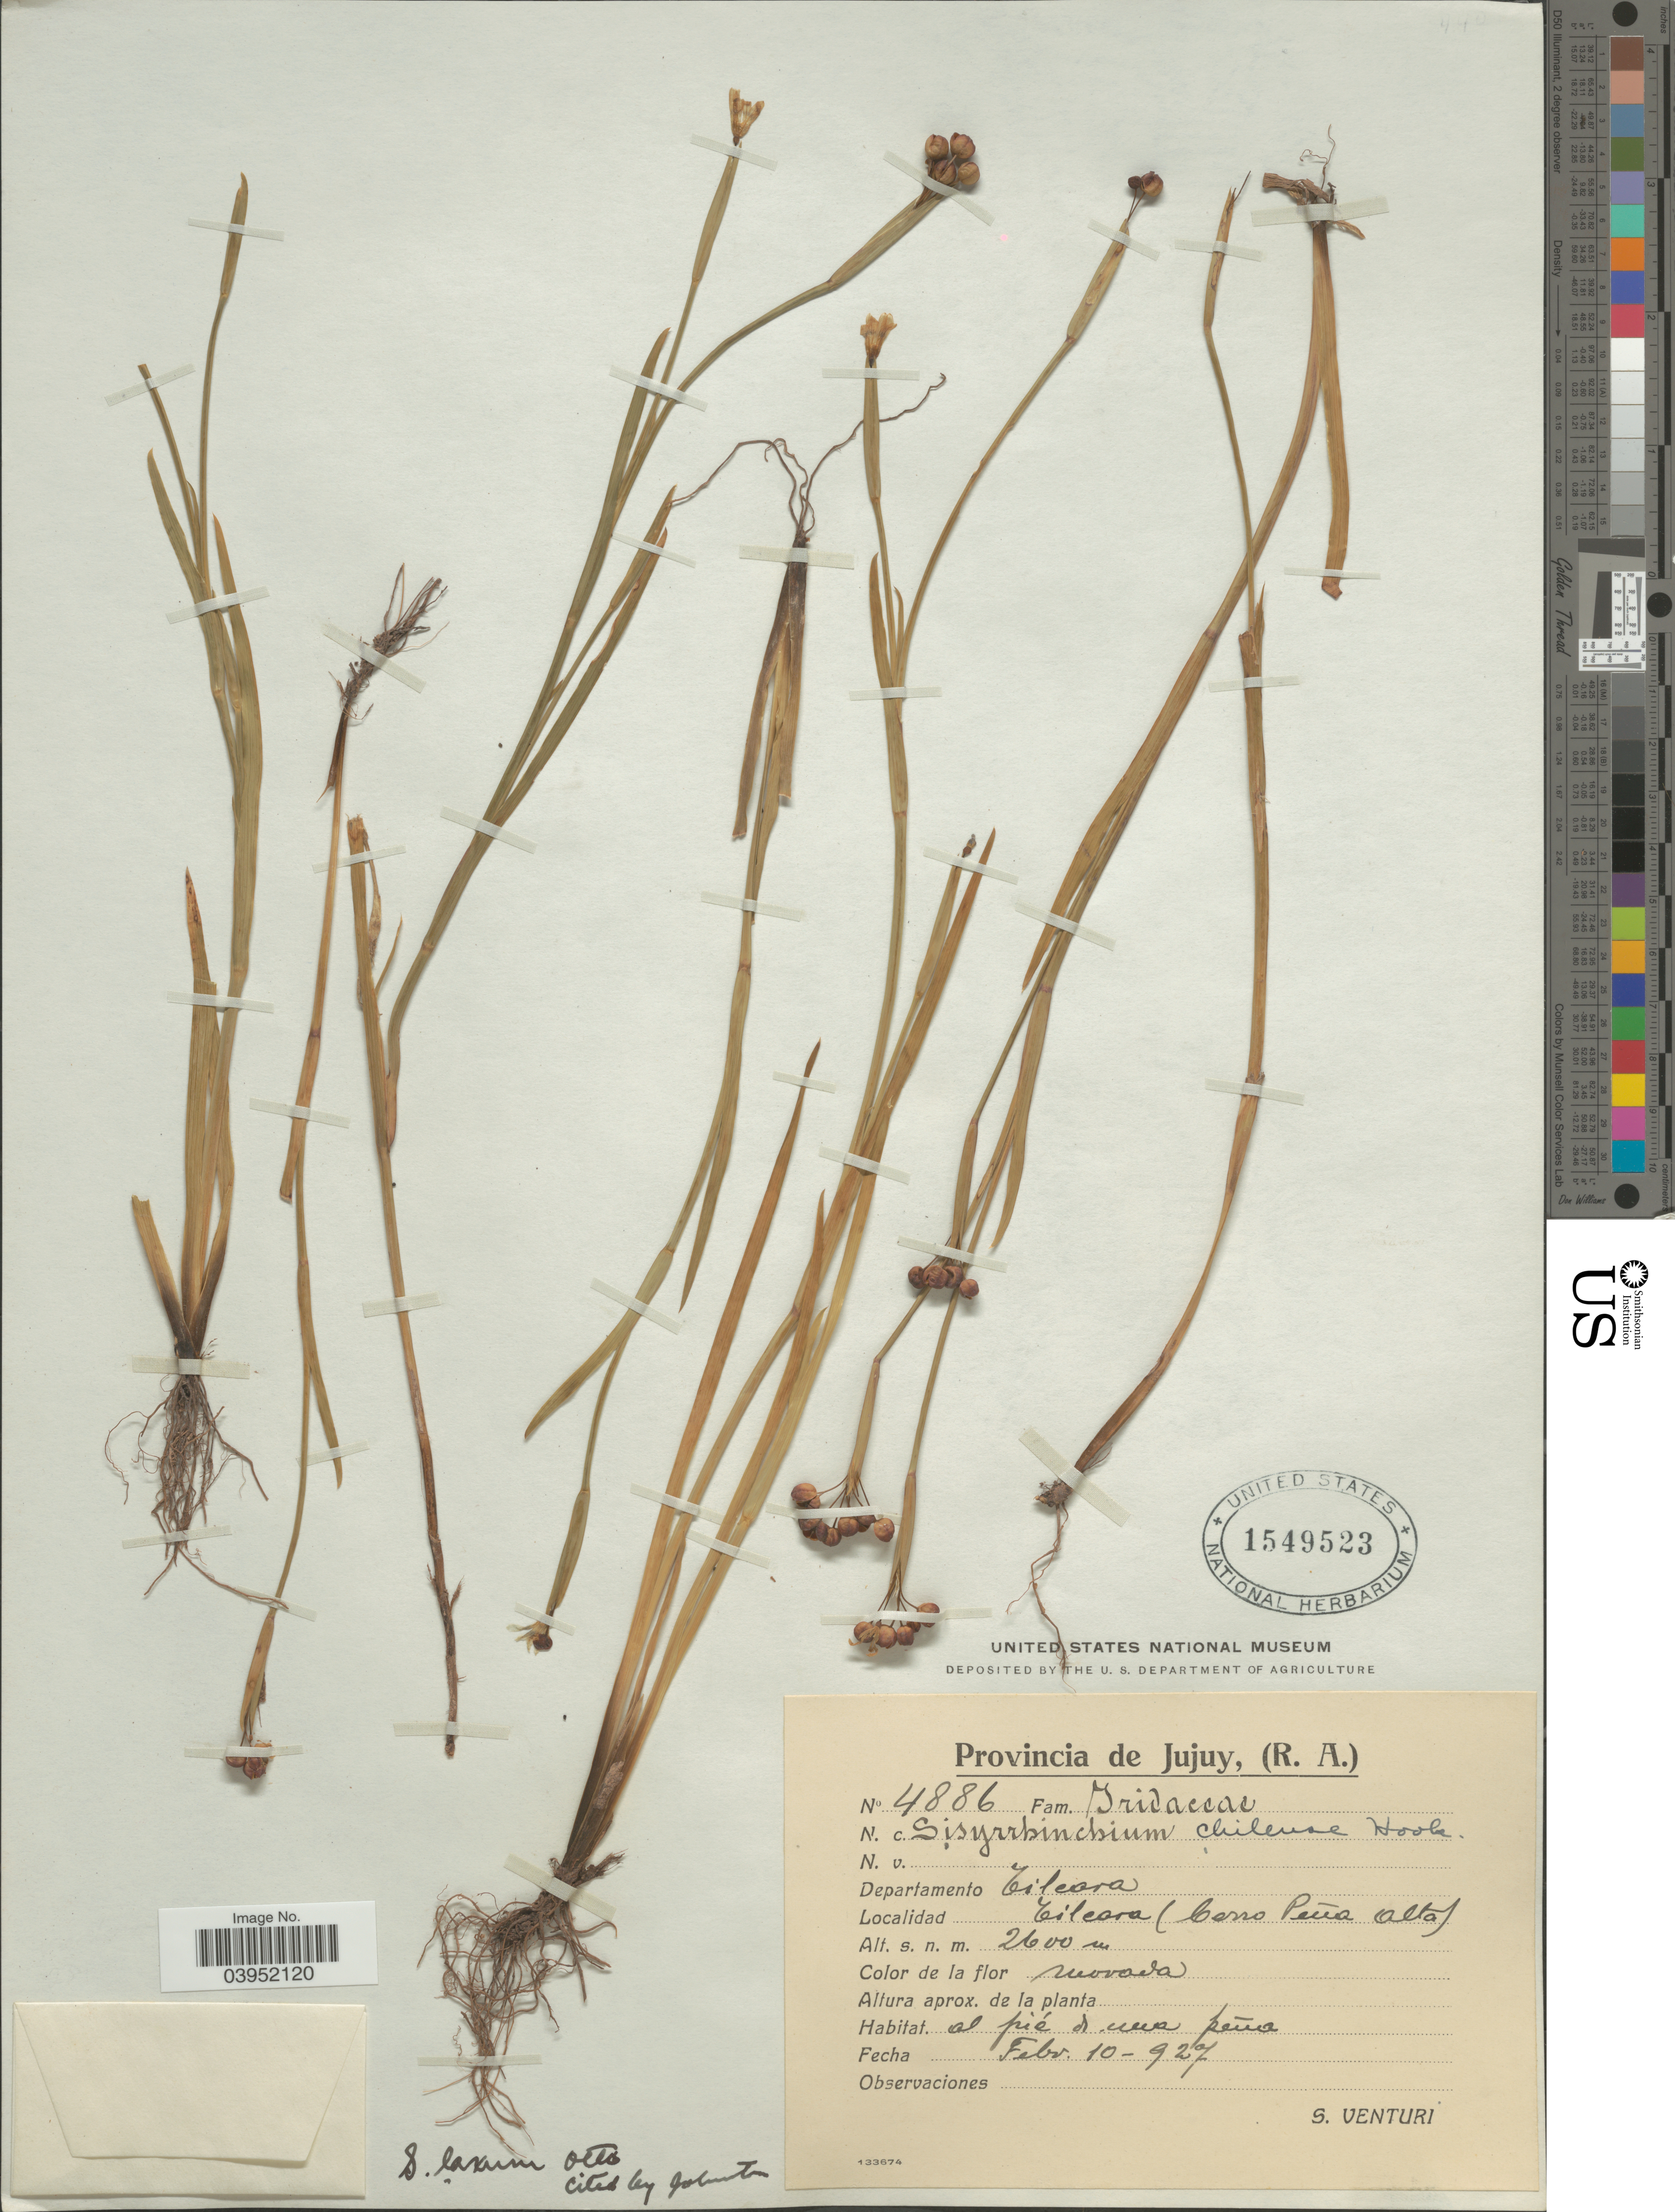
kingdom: Plantae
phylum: Tracheophyta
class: Liliopsida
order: Asparagales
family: Iridaceae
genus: Sisyrinchium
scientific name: Sisyrinchium laxum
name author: Otto ex Sims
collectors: S. Venturi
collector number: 4886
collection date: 1927-02-10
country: Argentina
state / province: Jujuy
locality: Departamento Tilcara. Tilcara (Cerro Peña Alta).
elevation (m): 2600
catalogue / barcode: US 1549523